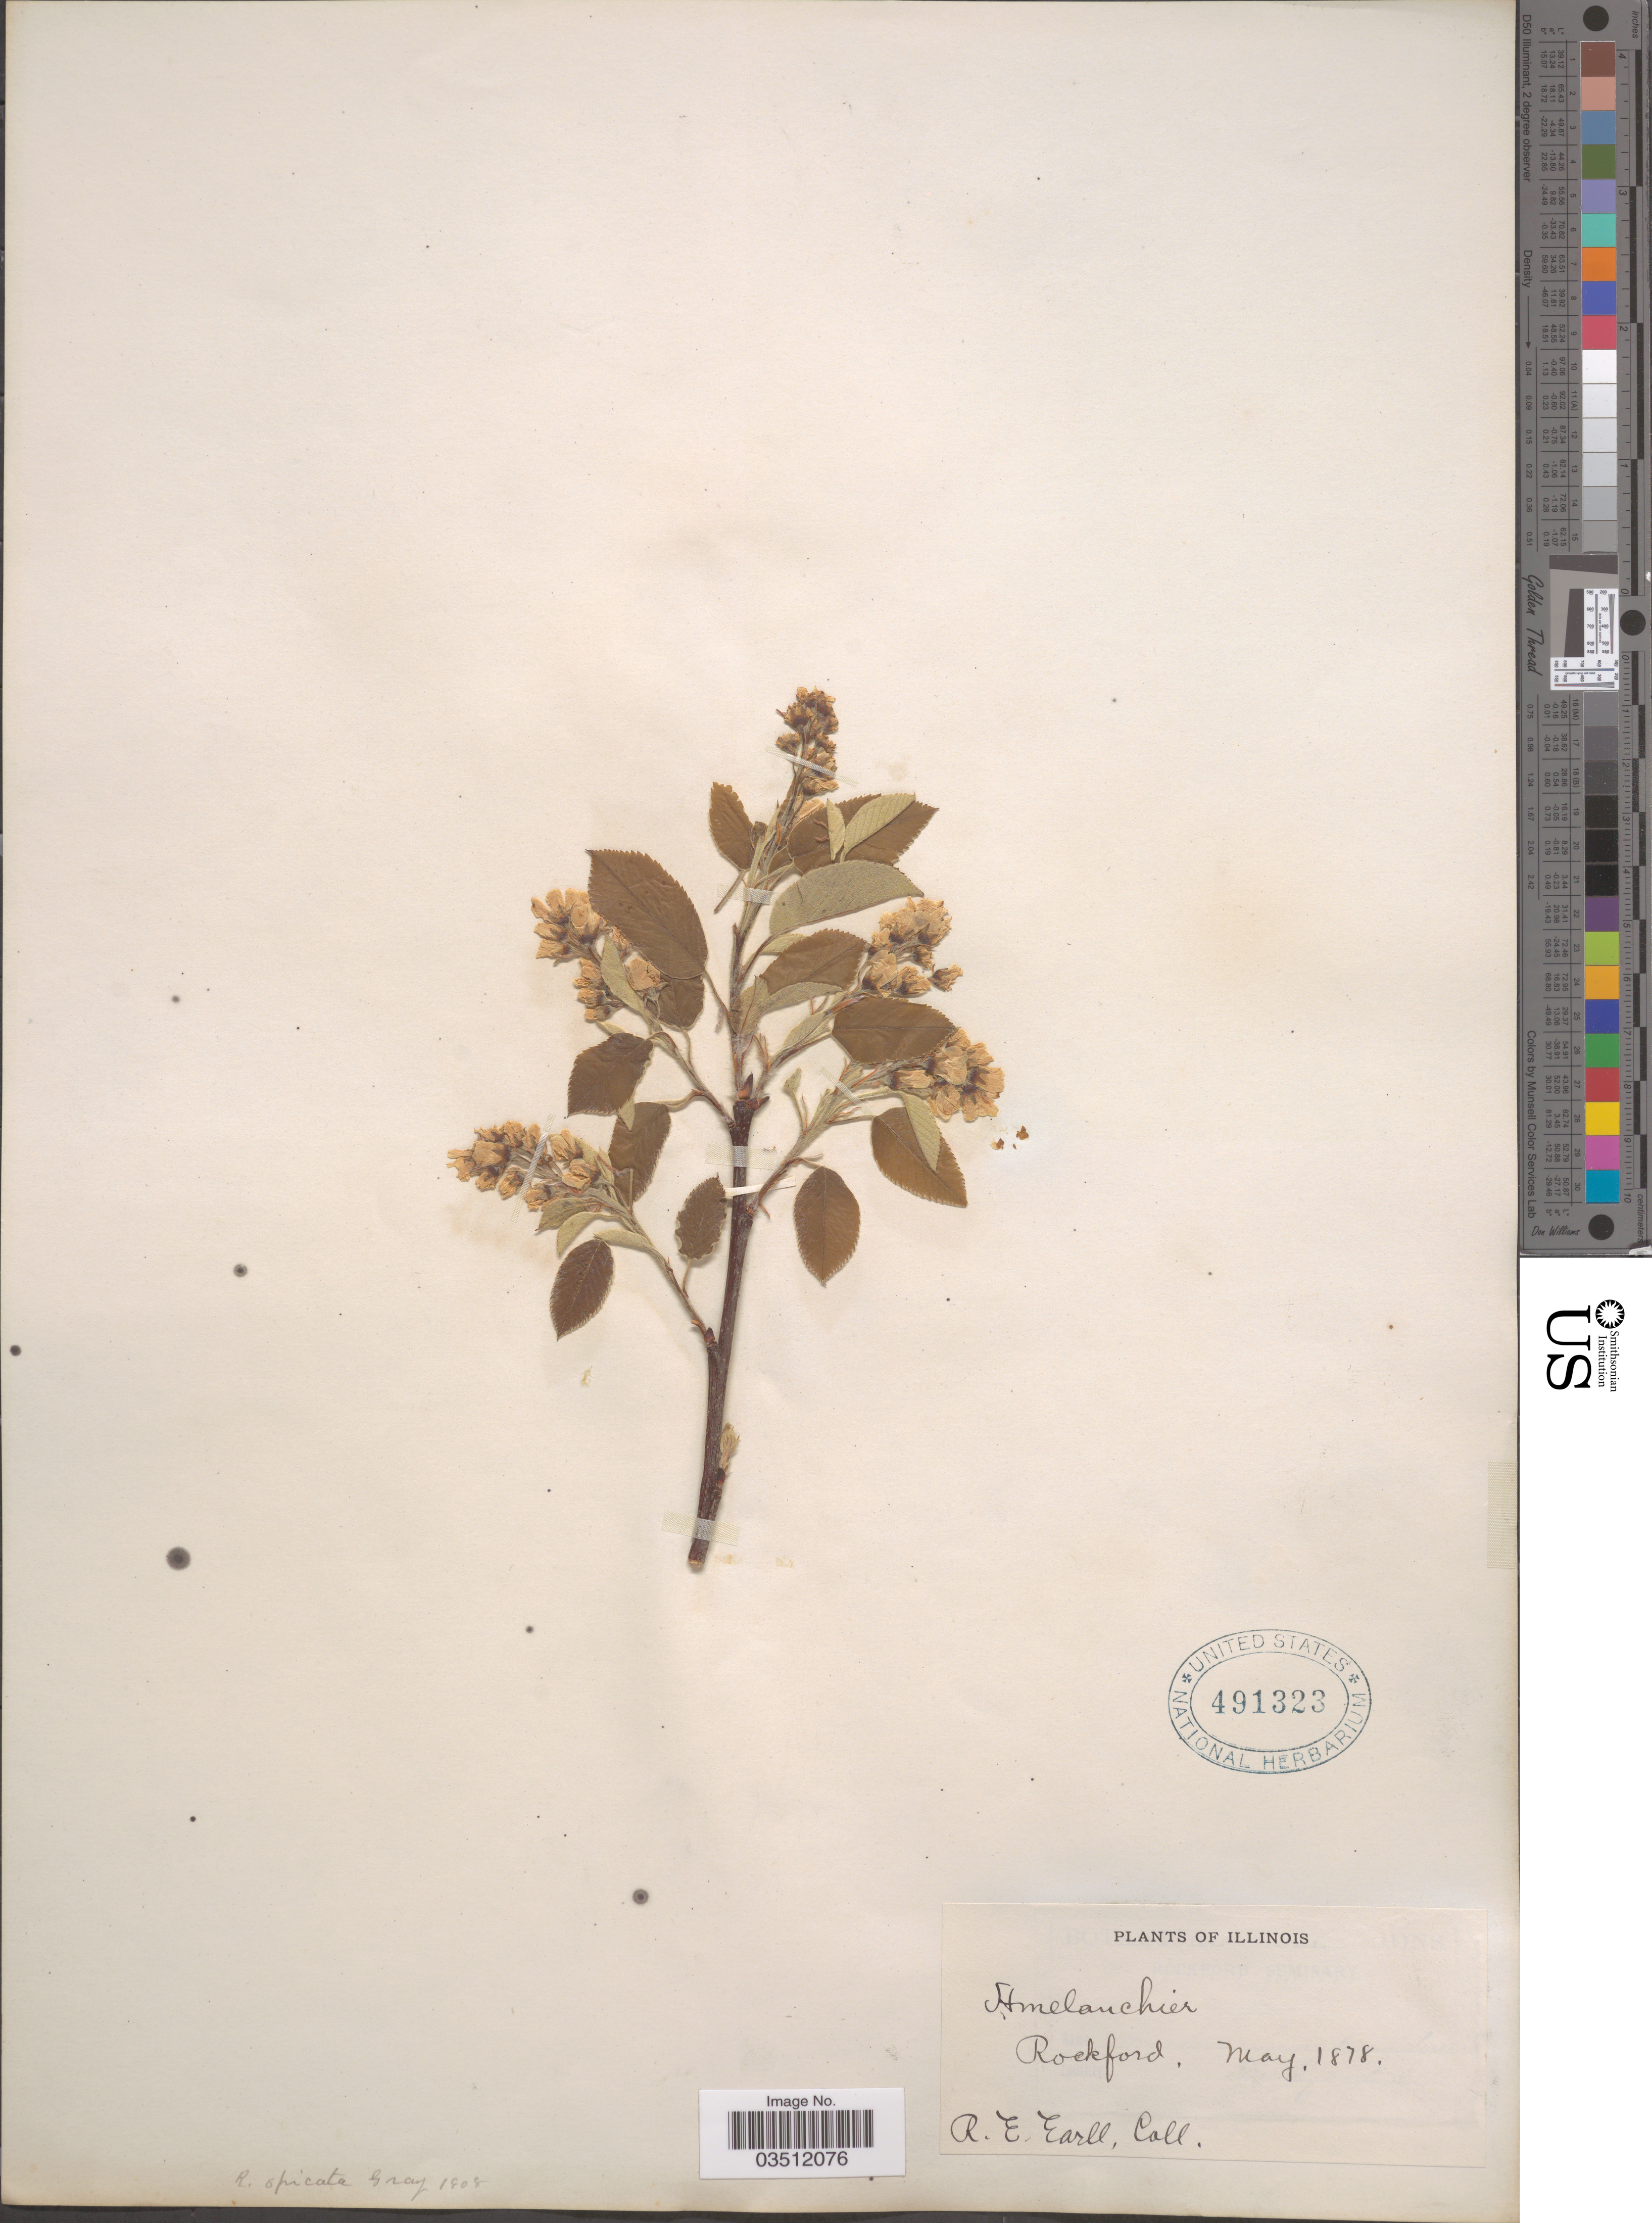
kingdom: Plantae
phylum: Tracheophyta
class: Magnoliopsida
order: Rosales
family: Rosaceae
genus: Amelanchier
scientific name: Amelanchier erecta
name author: Blanch.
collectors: R. Earll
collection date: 1878-05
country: United States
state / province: Illinois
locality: Rockford.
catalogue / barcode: US 491323